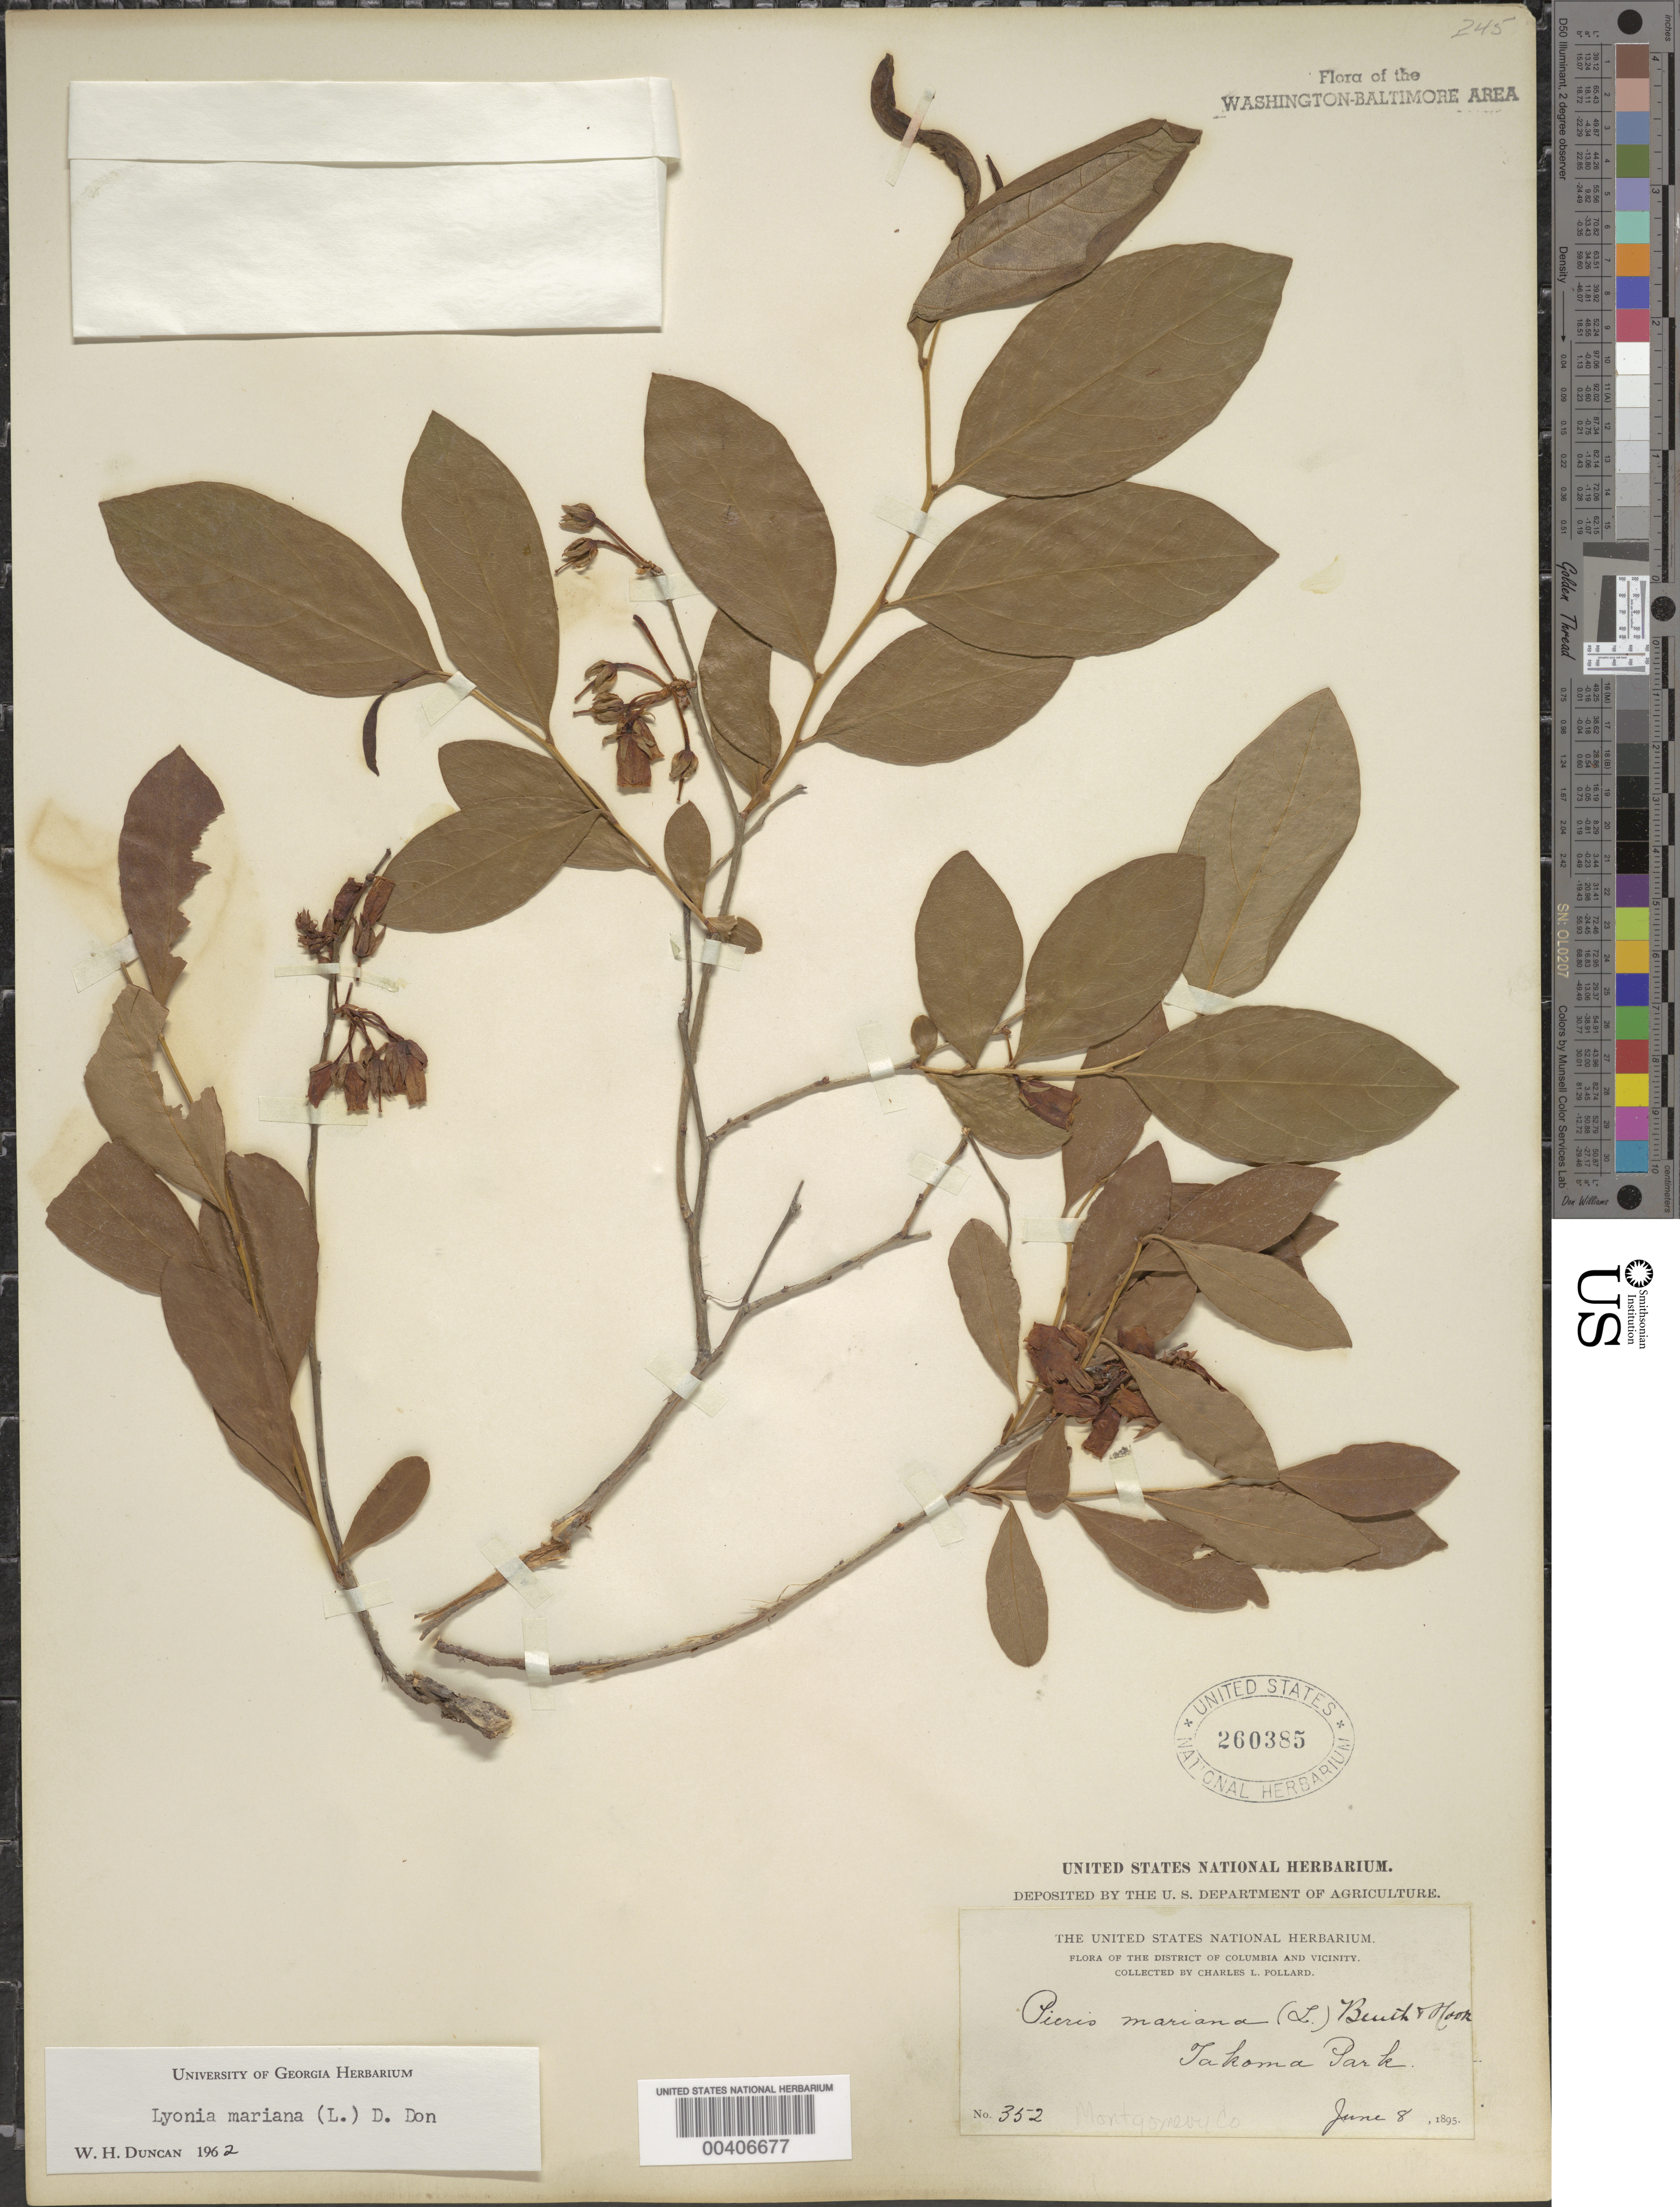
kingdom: Plantae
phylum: Tracheophyta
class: Magnoliopsida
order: Ericales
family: Ericaceae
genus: Lyonia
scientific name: Lyonia mariana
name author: (L.) D. Don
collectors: C. L. Pollard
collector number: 352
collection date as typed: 08 Jun 1895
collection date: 1895-06-08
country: United States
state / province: Maryland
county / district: Montgomery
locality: Takoma Park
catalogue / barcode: US 260385